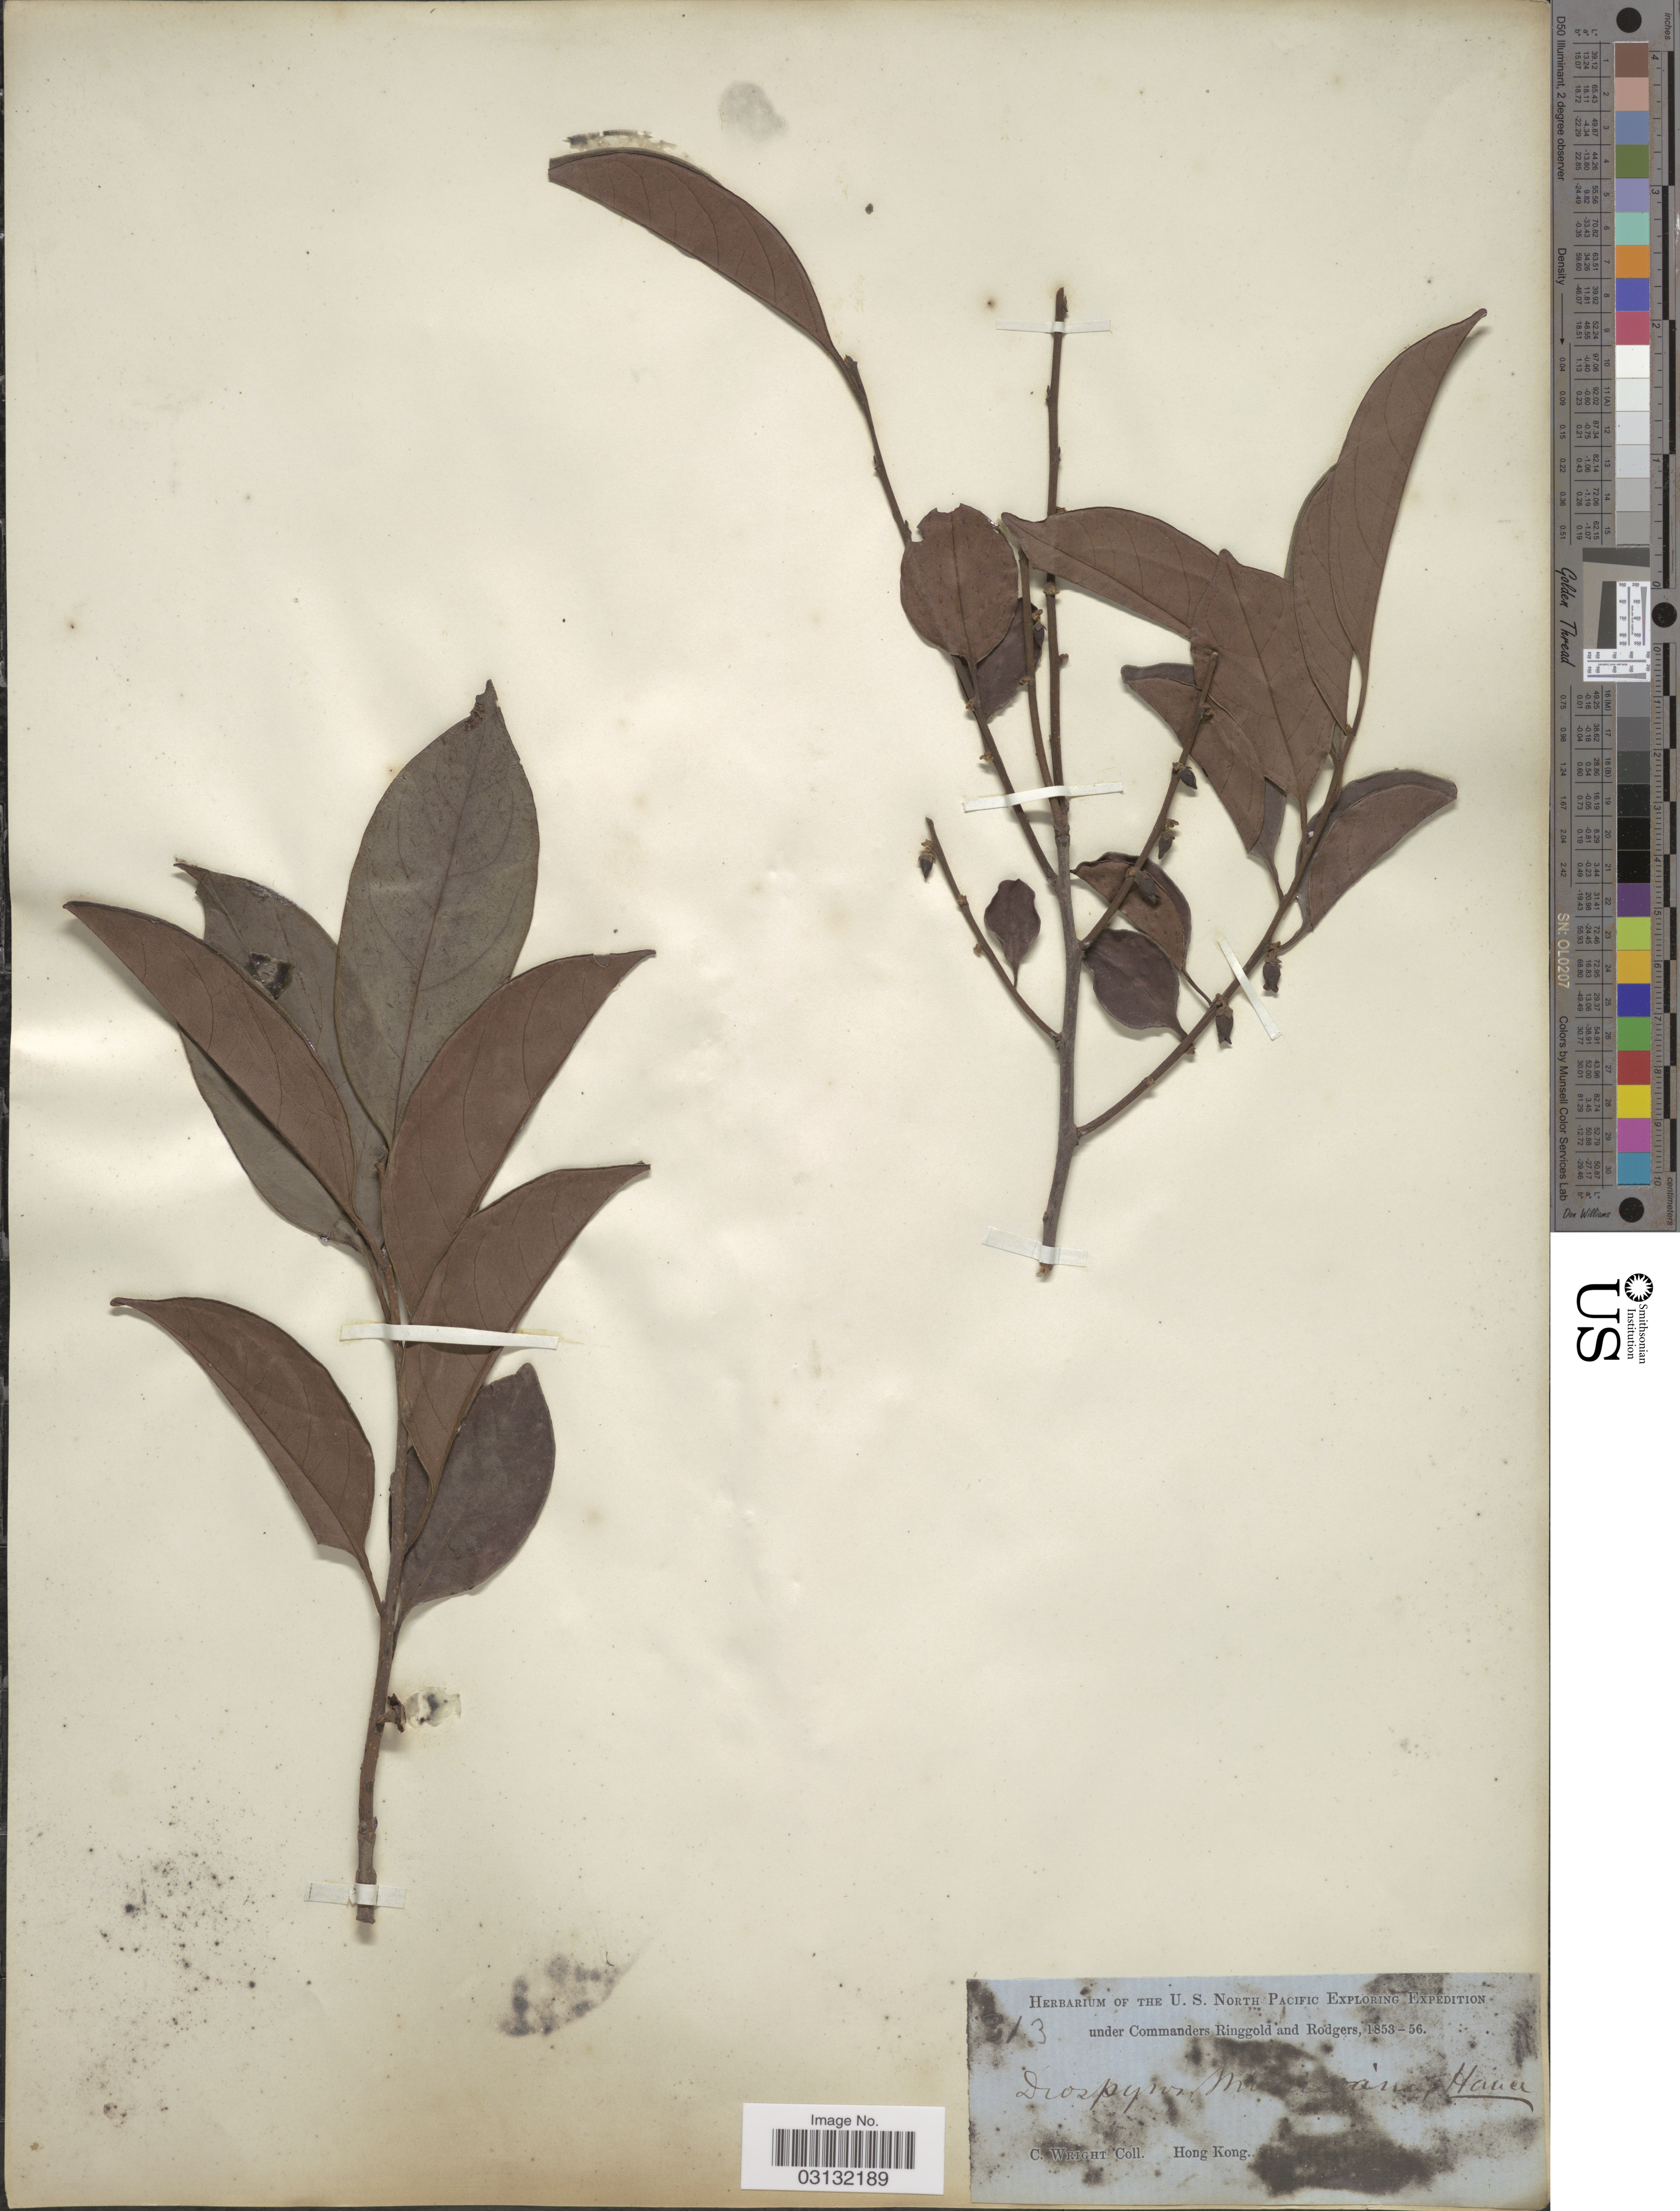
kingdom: Plantae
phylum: Tracheophyta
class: Magnoliopsida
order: Ericales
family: Ebenaceae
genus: Diospyros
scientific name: Diospyros morrisiana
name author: Hance in Walp.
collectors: C. Wright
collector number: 313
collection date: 1853/1856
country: China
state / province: Hong Kong